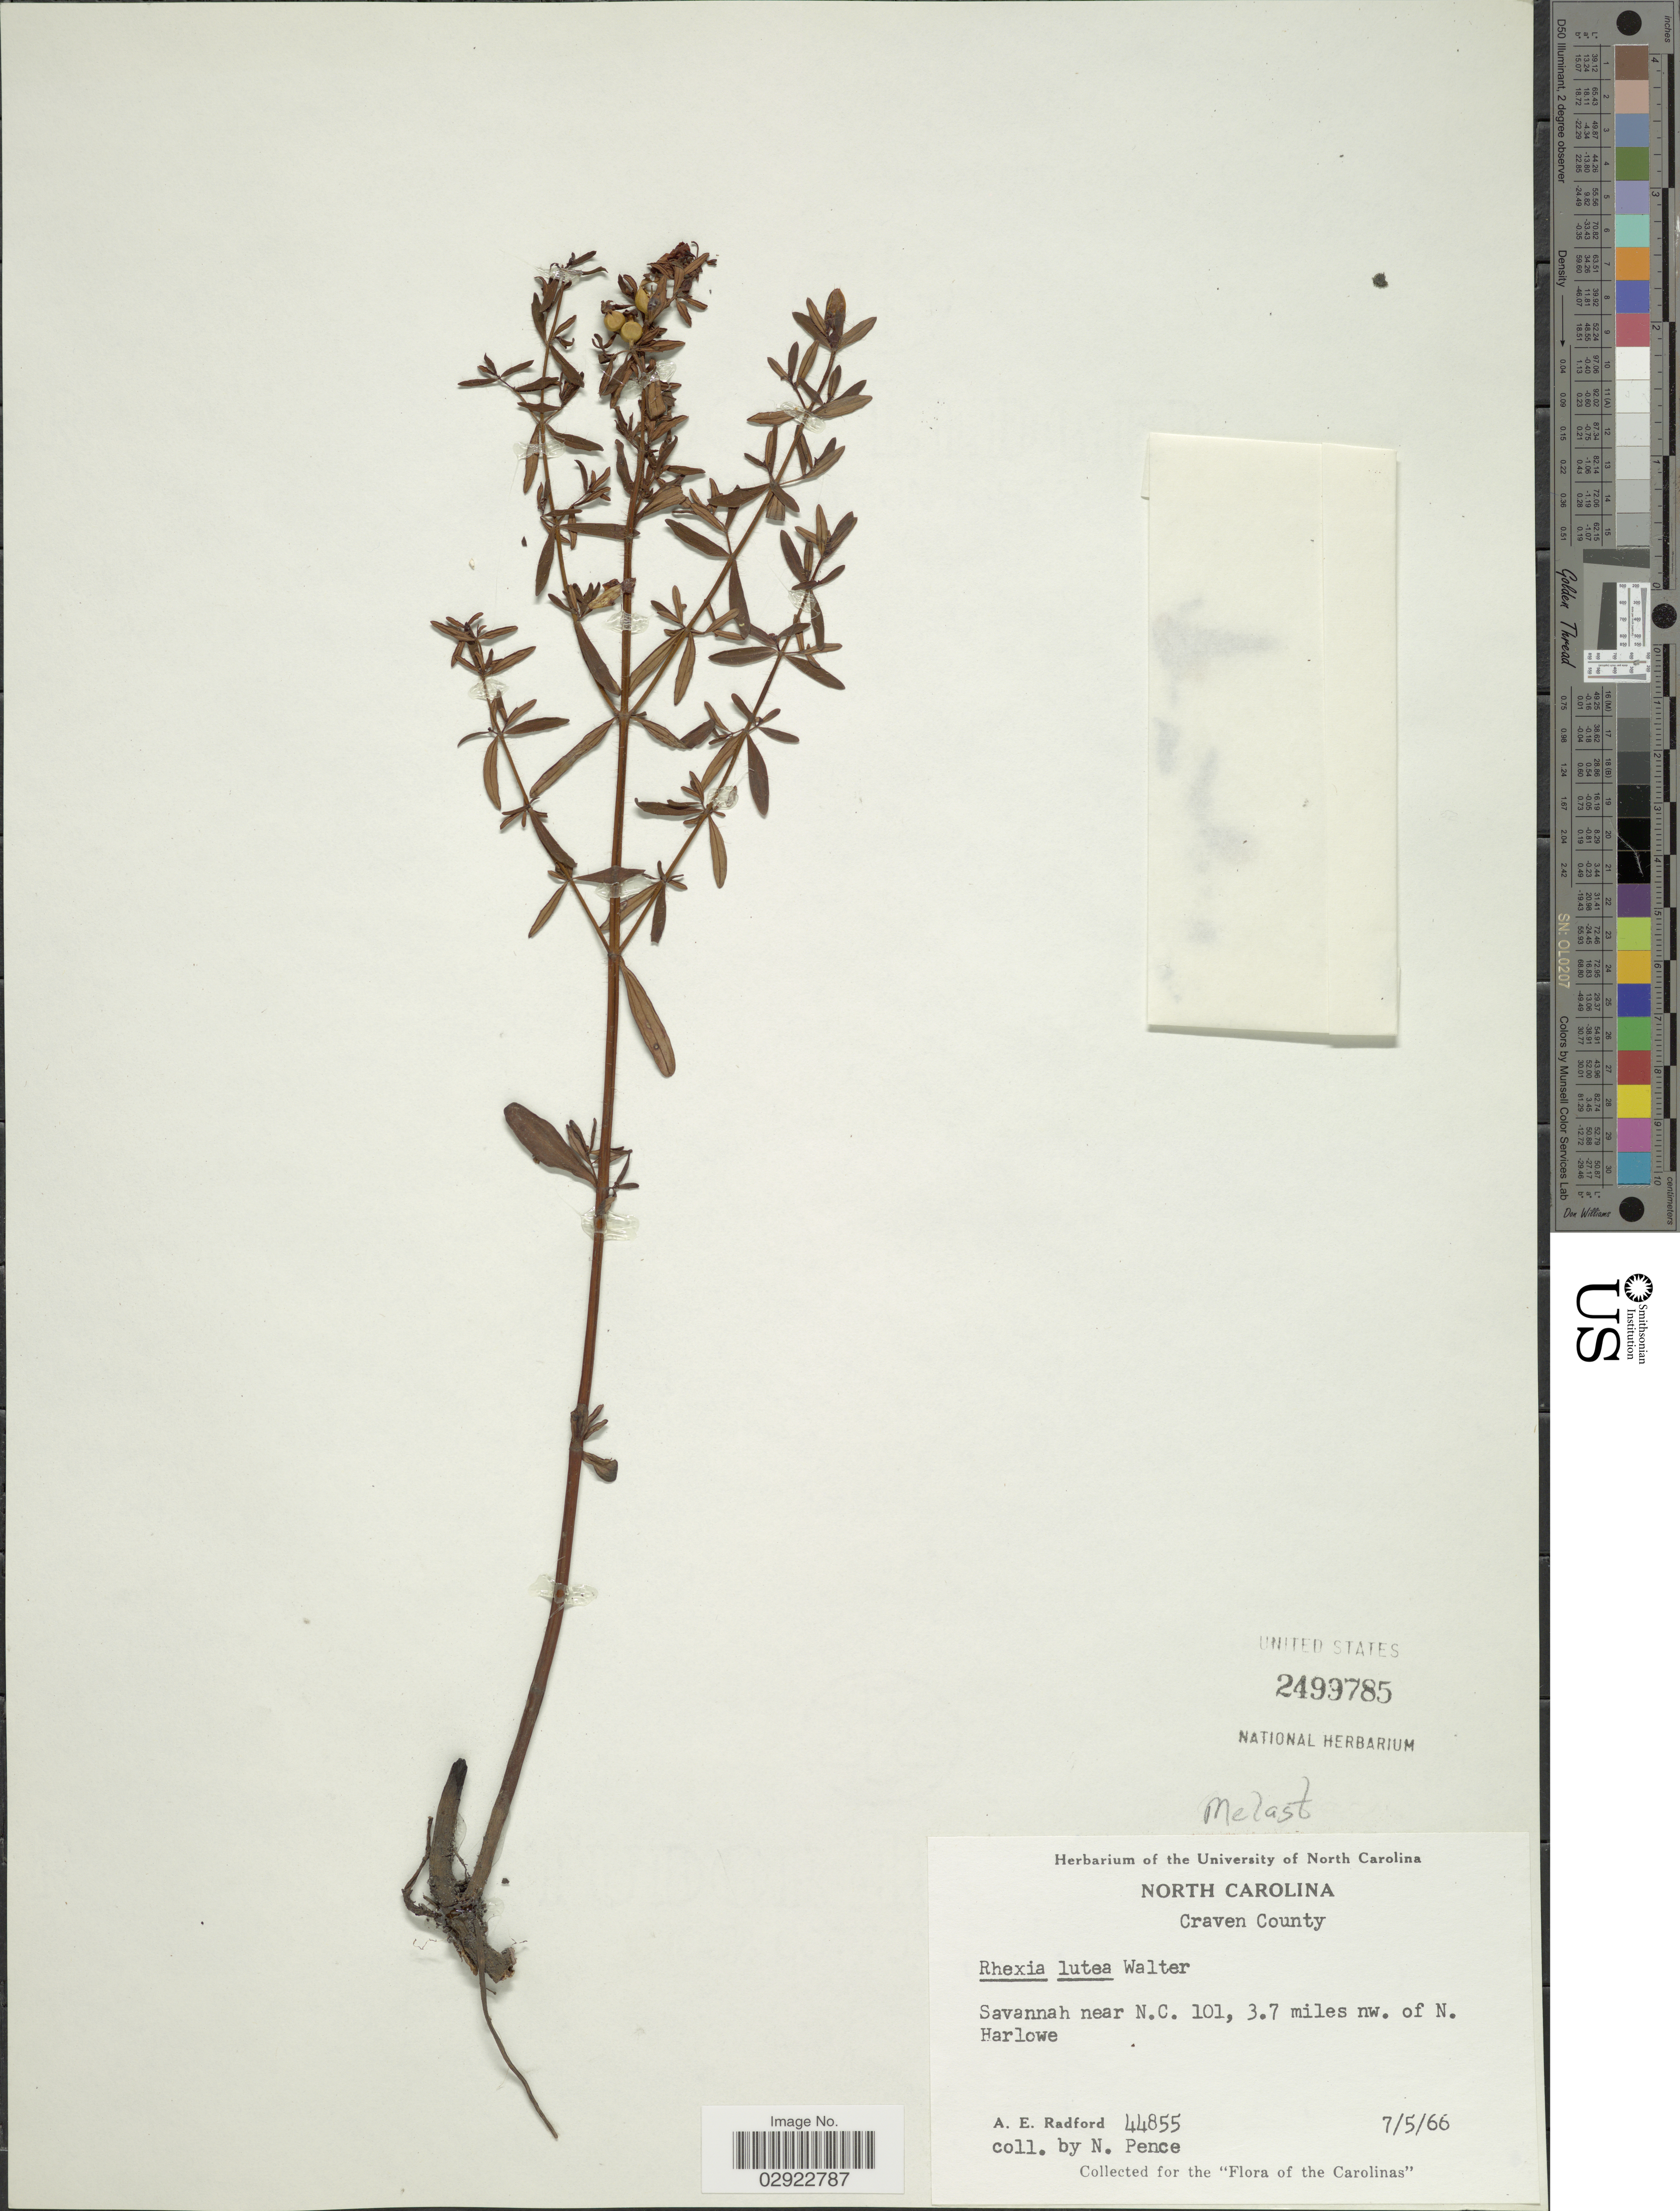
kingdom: Plantae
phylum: Tracheophyta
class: Magnoliopsida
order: Myrtales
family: Melastomataceae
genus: Rhexia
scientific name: Rhexia lutea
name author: Walter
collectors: N. Pence & A. E. Radford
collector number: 44855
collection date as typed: Transcribed d/m/y: 5/7/66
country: United States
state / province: North Carolina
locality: Craven County. Savannah near N.C. 101, 3.7 miles nw. of N. Harlowe.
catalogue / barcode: US 2499785